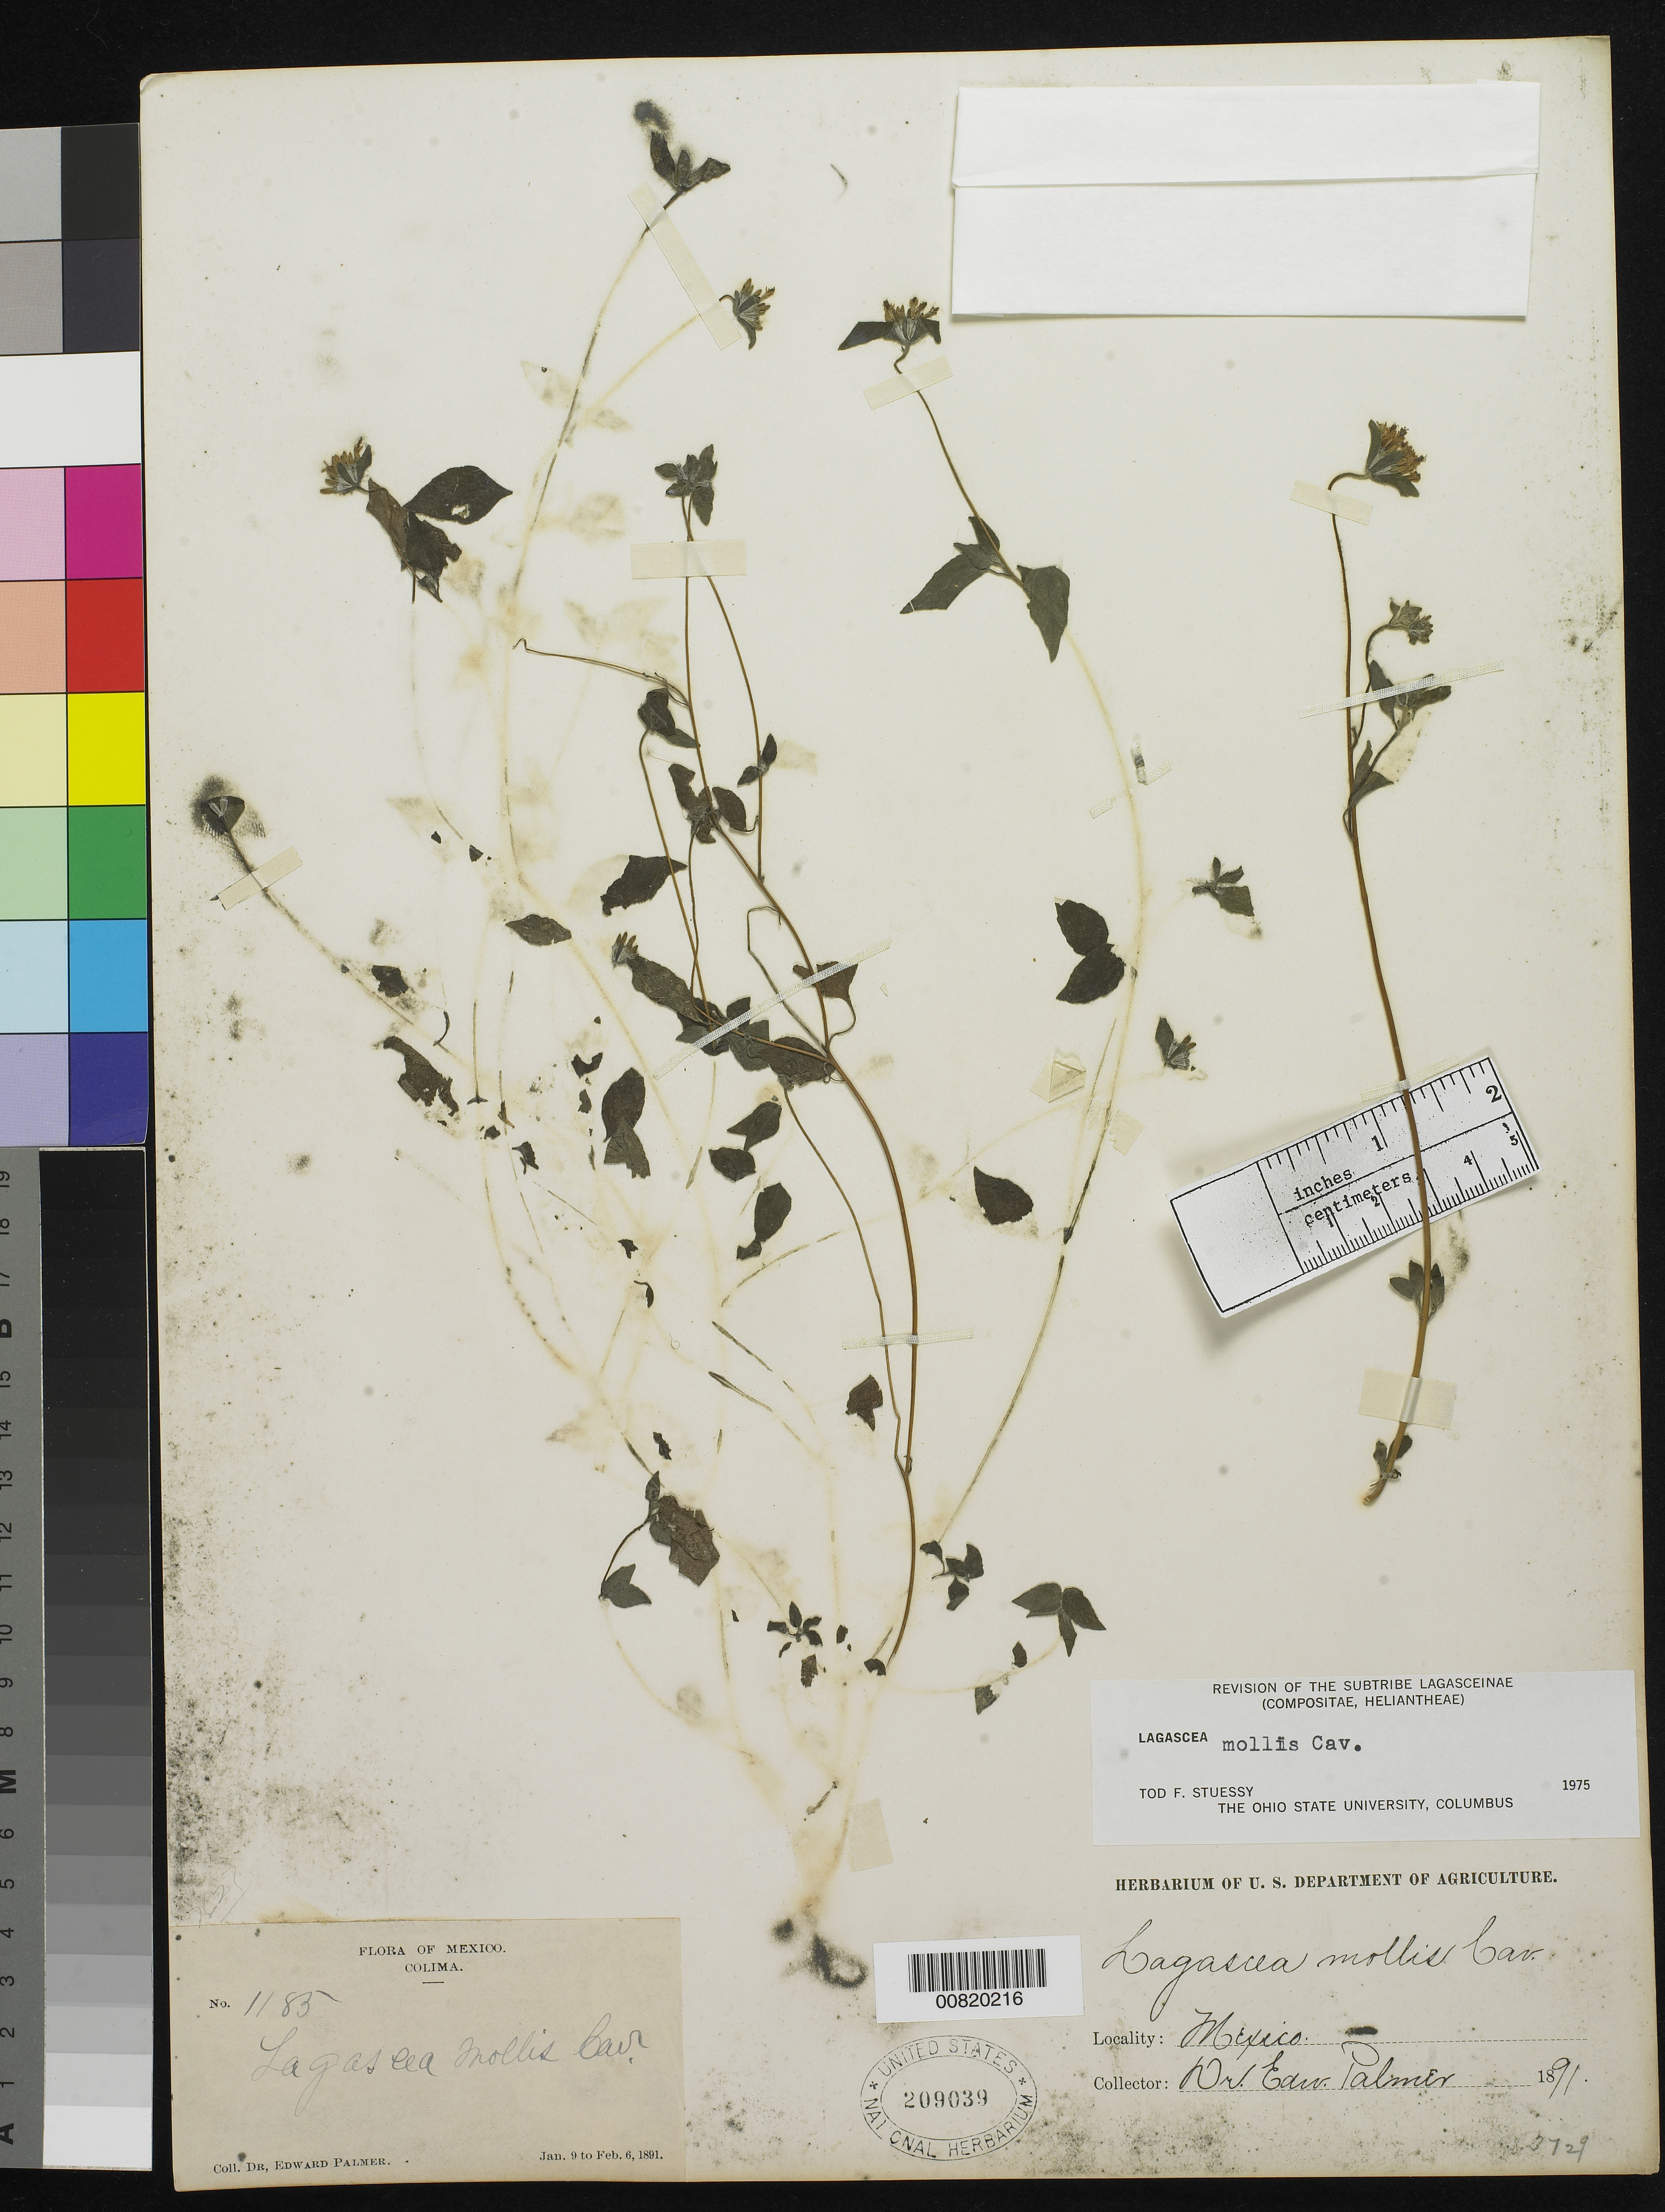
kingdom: Plantae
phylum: Tracheophyta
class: Magnoliopsida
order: Asterales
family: Asteraceae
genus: Lagascea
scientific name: Lagascea mollis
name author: Cav.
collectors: E. Palmer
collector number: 1185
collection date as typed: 09 Jan 1891 to 06 Feb 1891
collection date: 1891-01-09/1891-02-06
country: Mexico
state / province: Colima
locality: Colima.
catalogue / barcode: US 209039